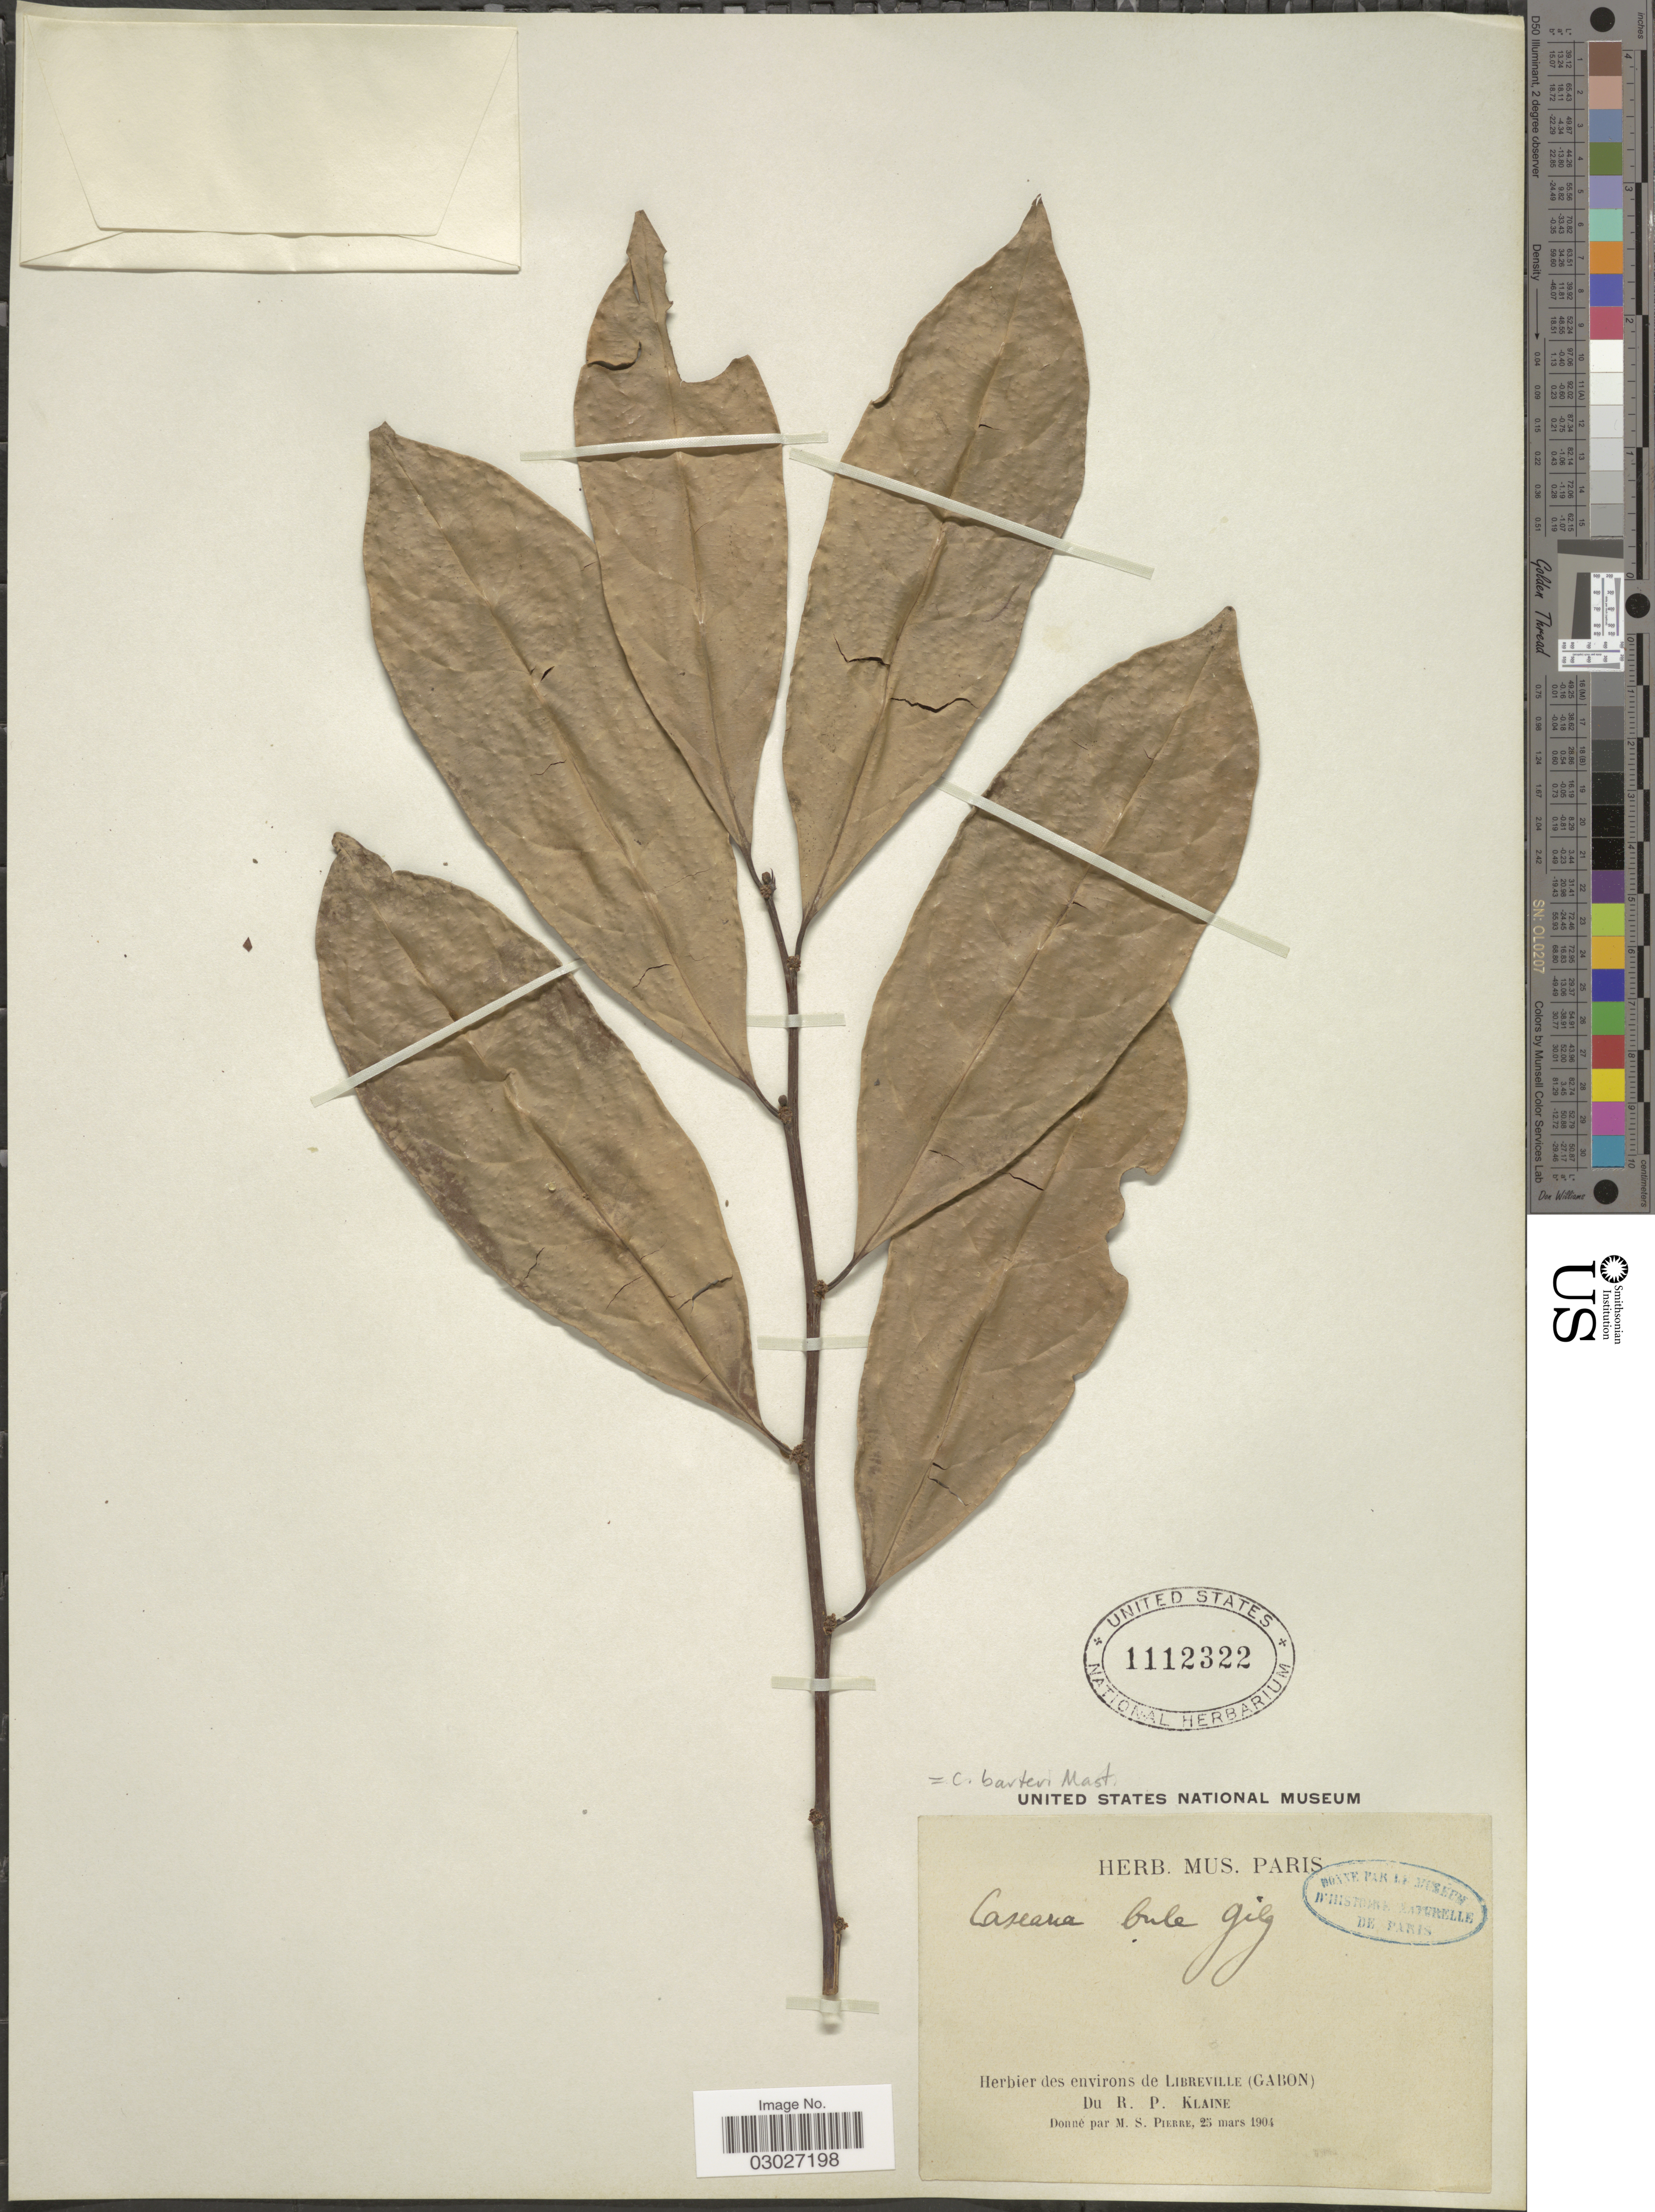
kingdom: Plantae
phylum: Tracheophyta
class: Magnoliopsida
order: Malpighiales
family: Salicaceae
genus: Casearia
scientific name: Casearia barteri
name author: Mast.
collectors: R. Klaine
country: Gabon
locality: Des environs de Libreville.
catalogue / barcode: US 1112322